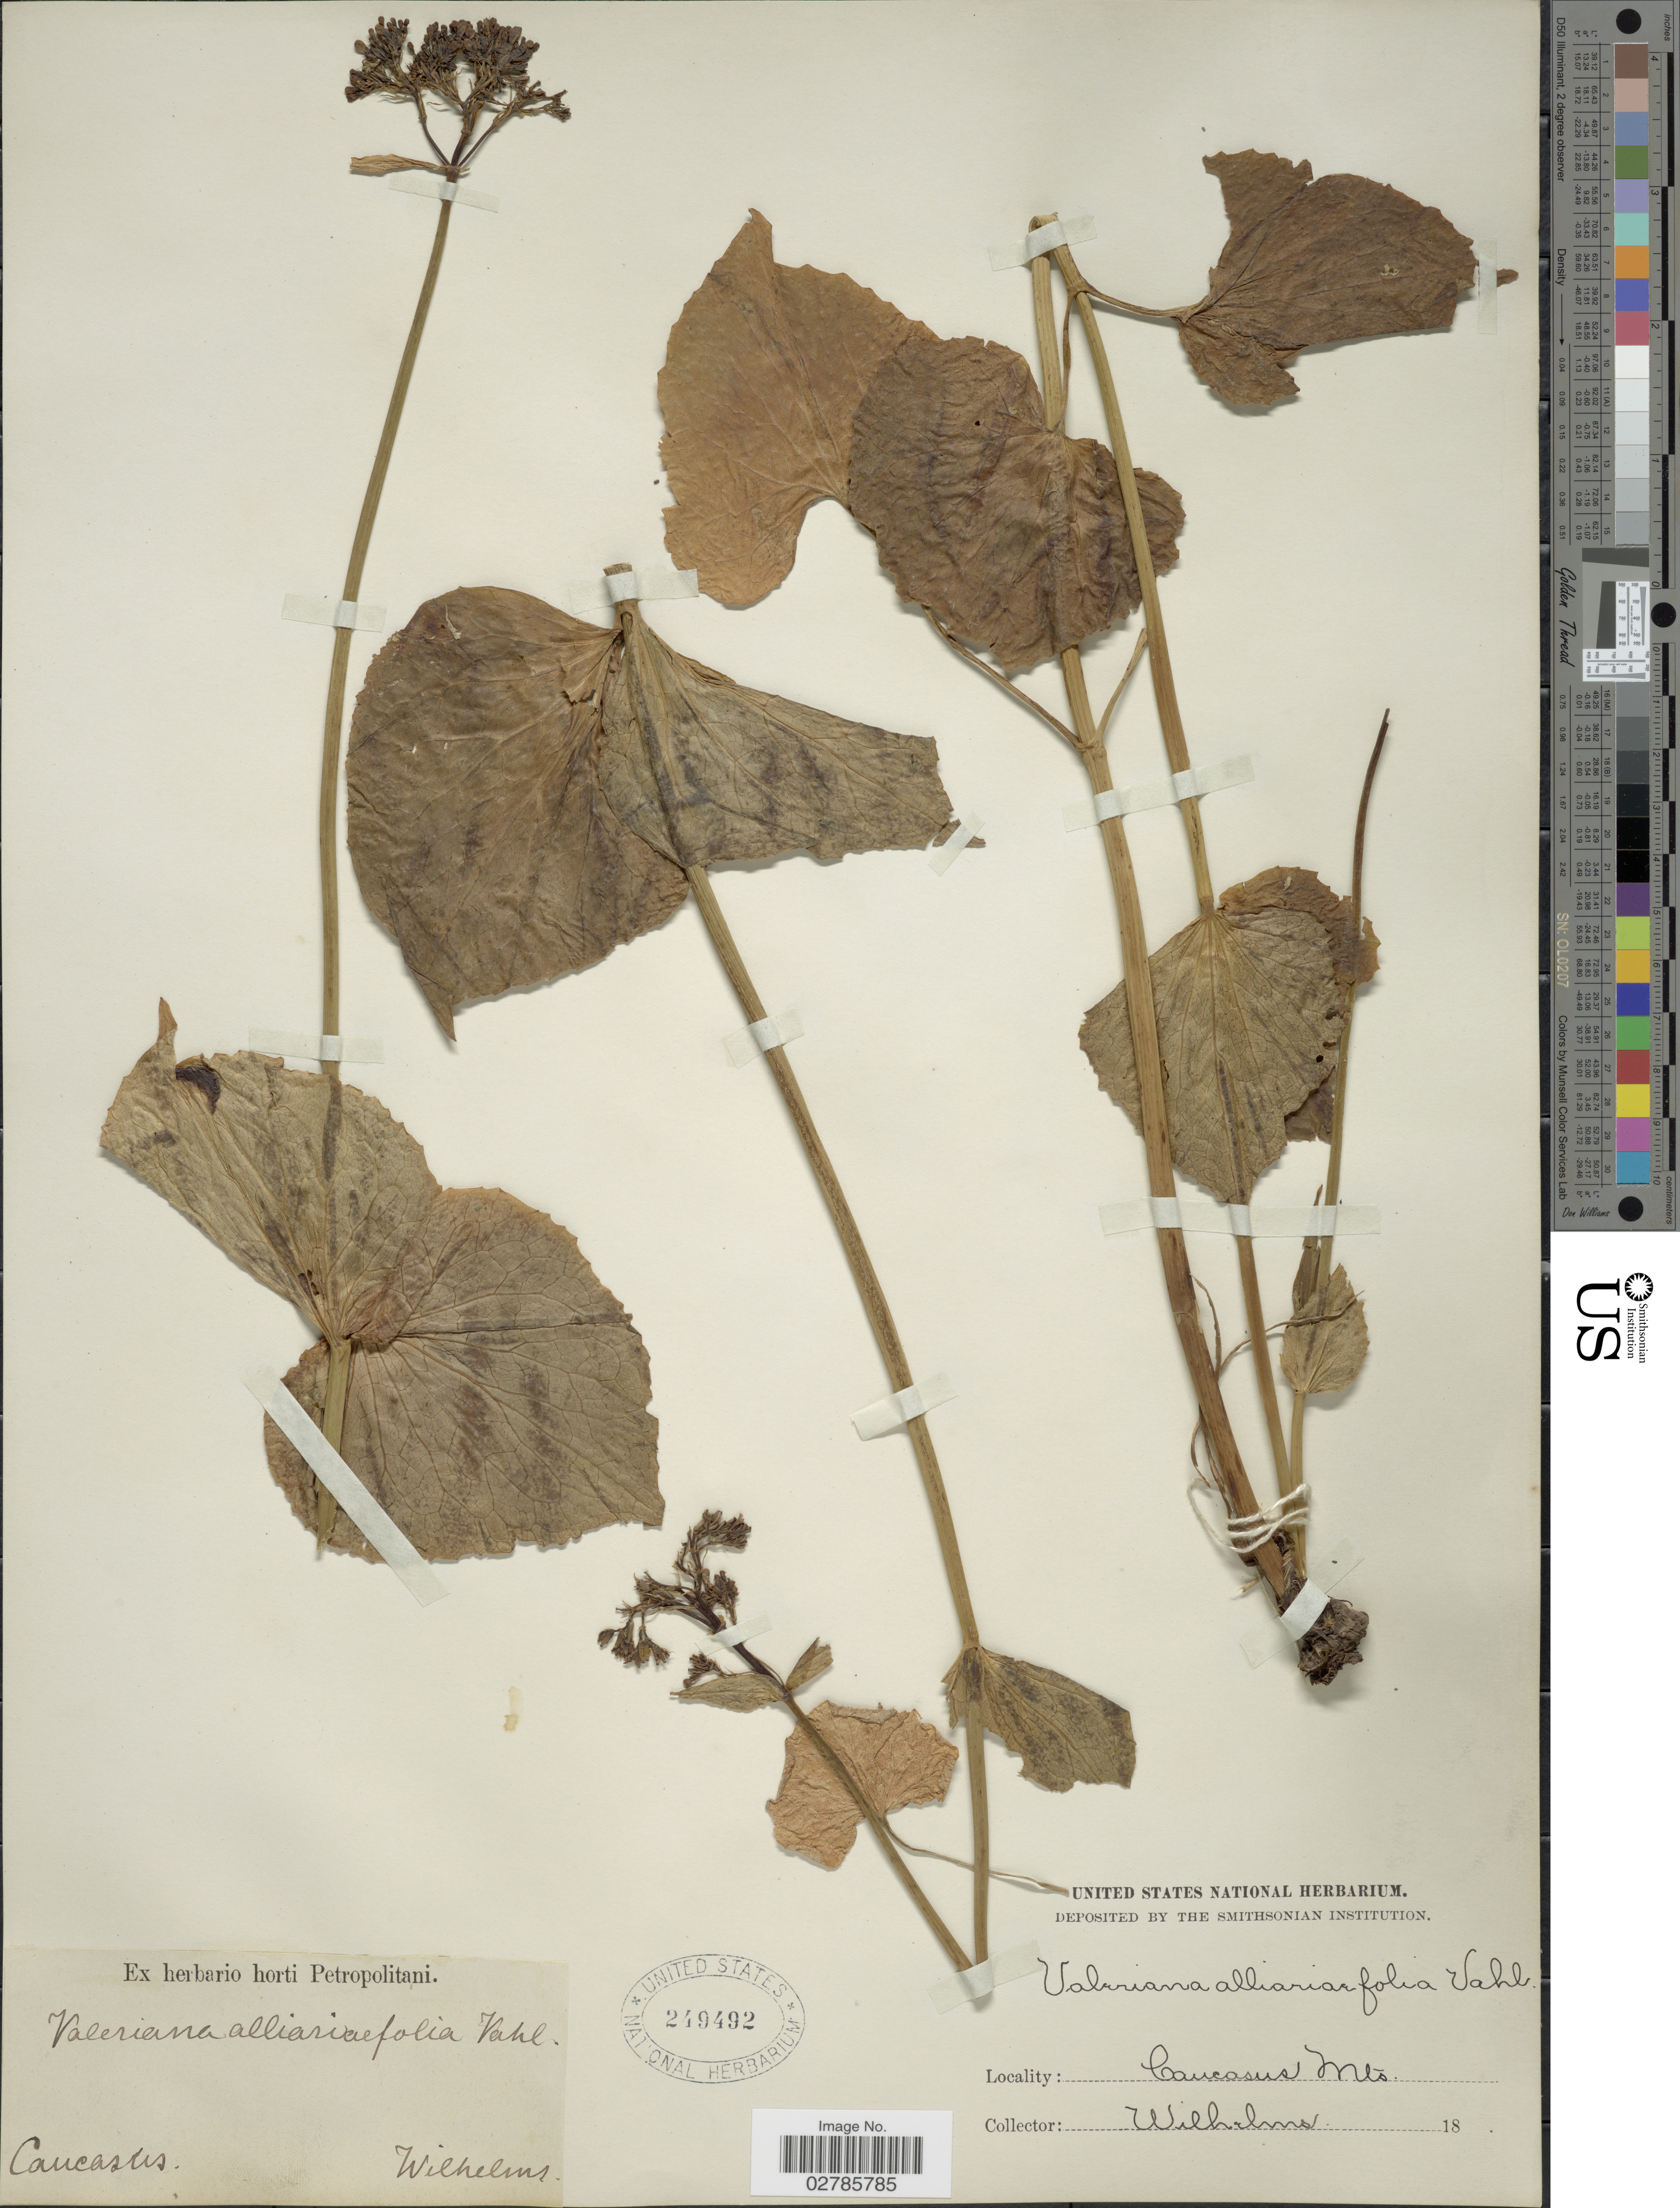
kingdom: Plantae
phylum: Tracheophyta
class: Magnoliopsida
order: Dipsacales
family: Caprifoliaceae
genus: Valeriana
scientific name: Valeriana alliariifolia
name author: Vahl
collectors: C. Wilhelms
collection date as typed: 18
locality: Caucasus Mts.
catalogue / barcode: US 249492